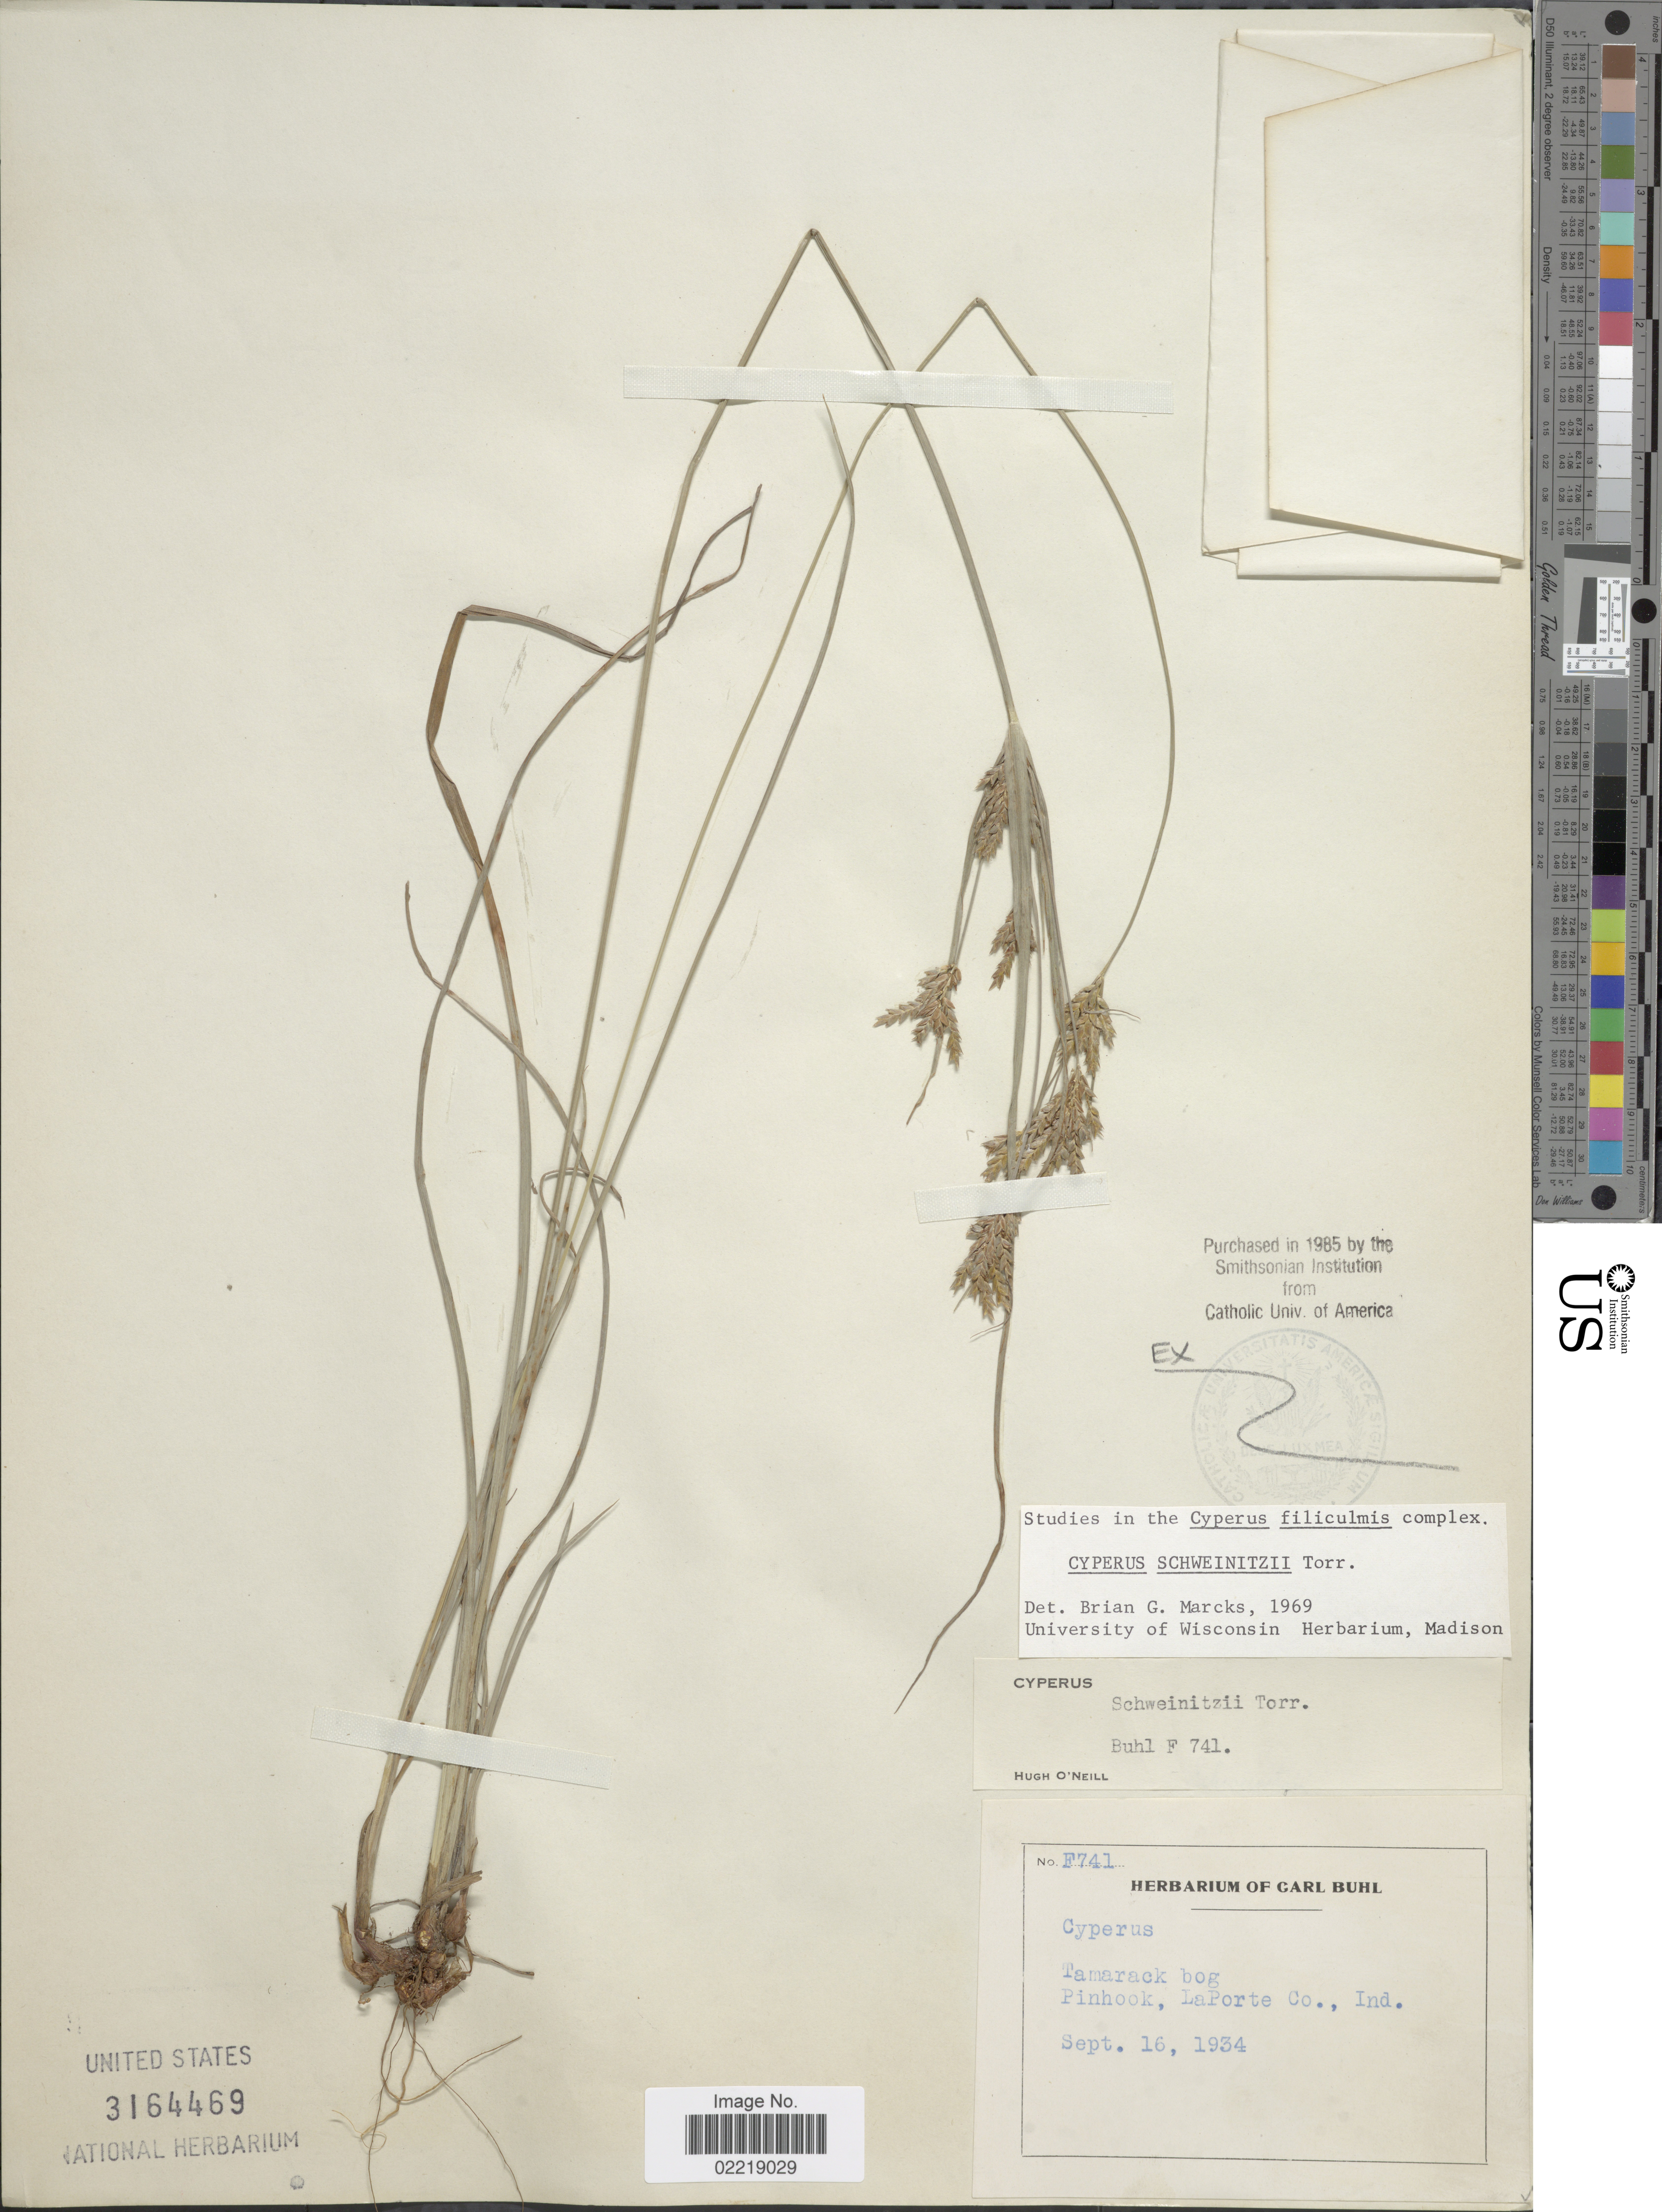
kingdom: Plantae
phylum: Tracheophyta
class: Liliopsida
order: Poales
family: Cyperaceae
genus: Cyperus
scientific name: Cyperus schweinitzii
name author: Torr.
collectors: Ex herb. Carl Buhl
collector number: F741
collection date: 1934-09-16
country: United States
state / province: Indiana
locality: Tamarack bog, Pinhook, LaPorte Co.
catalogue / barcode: US 3164469